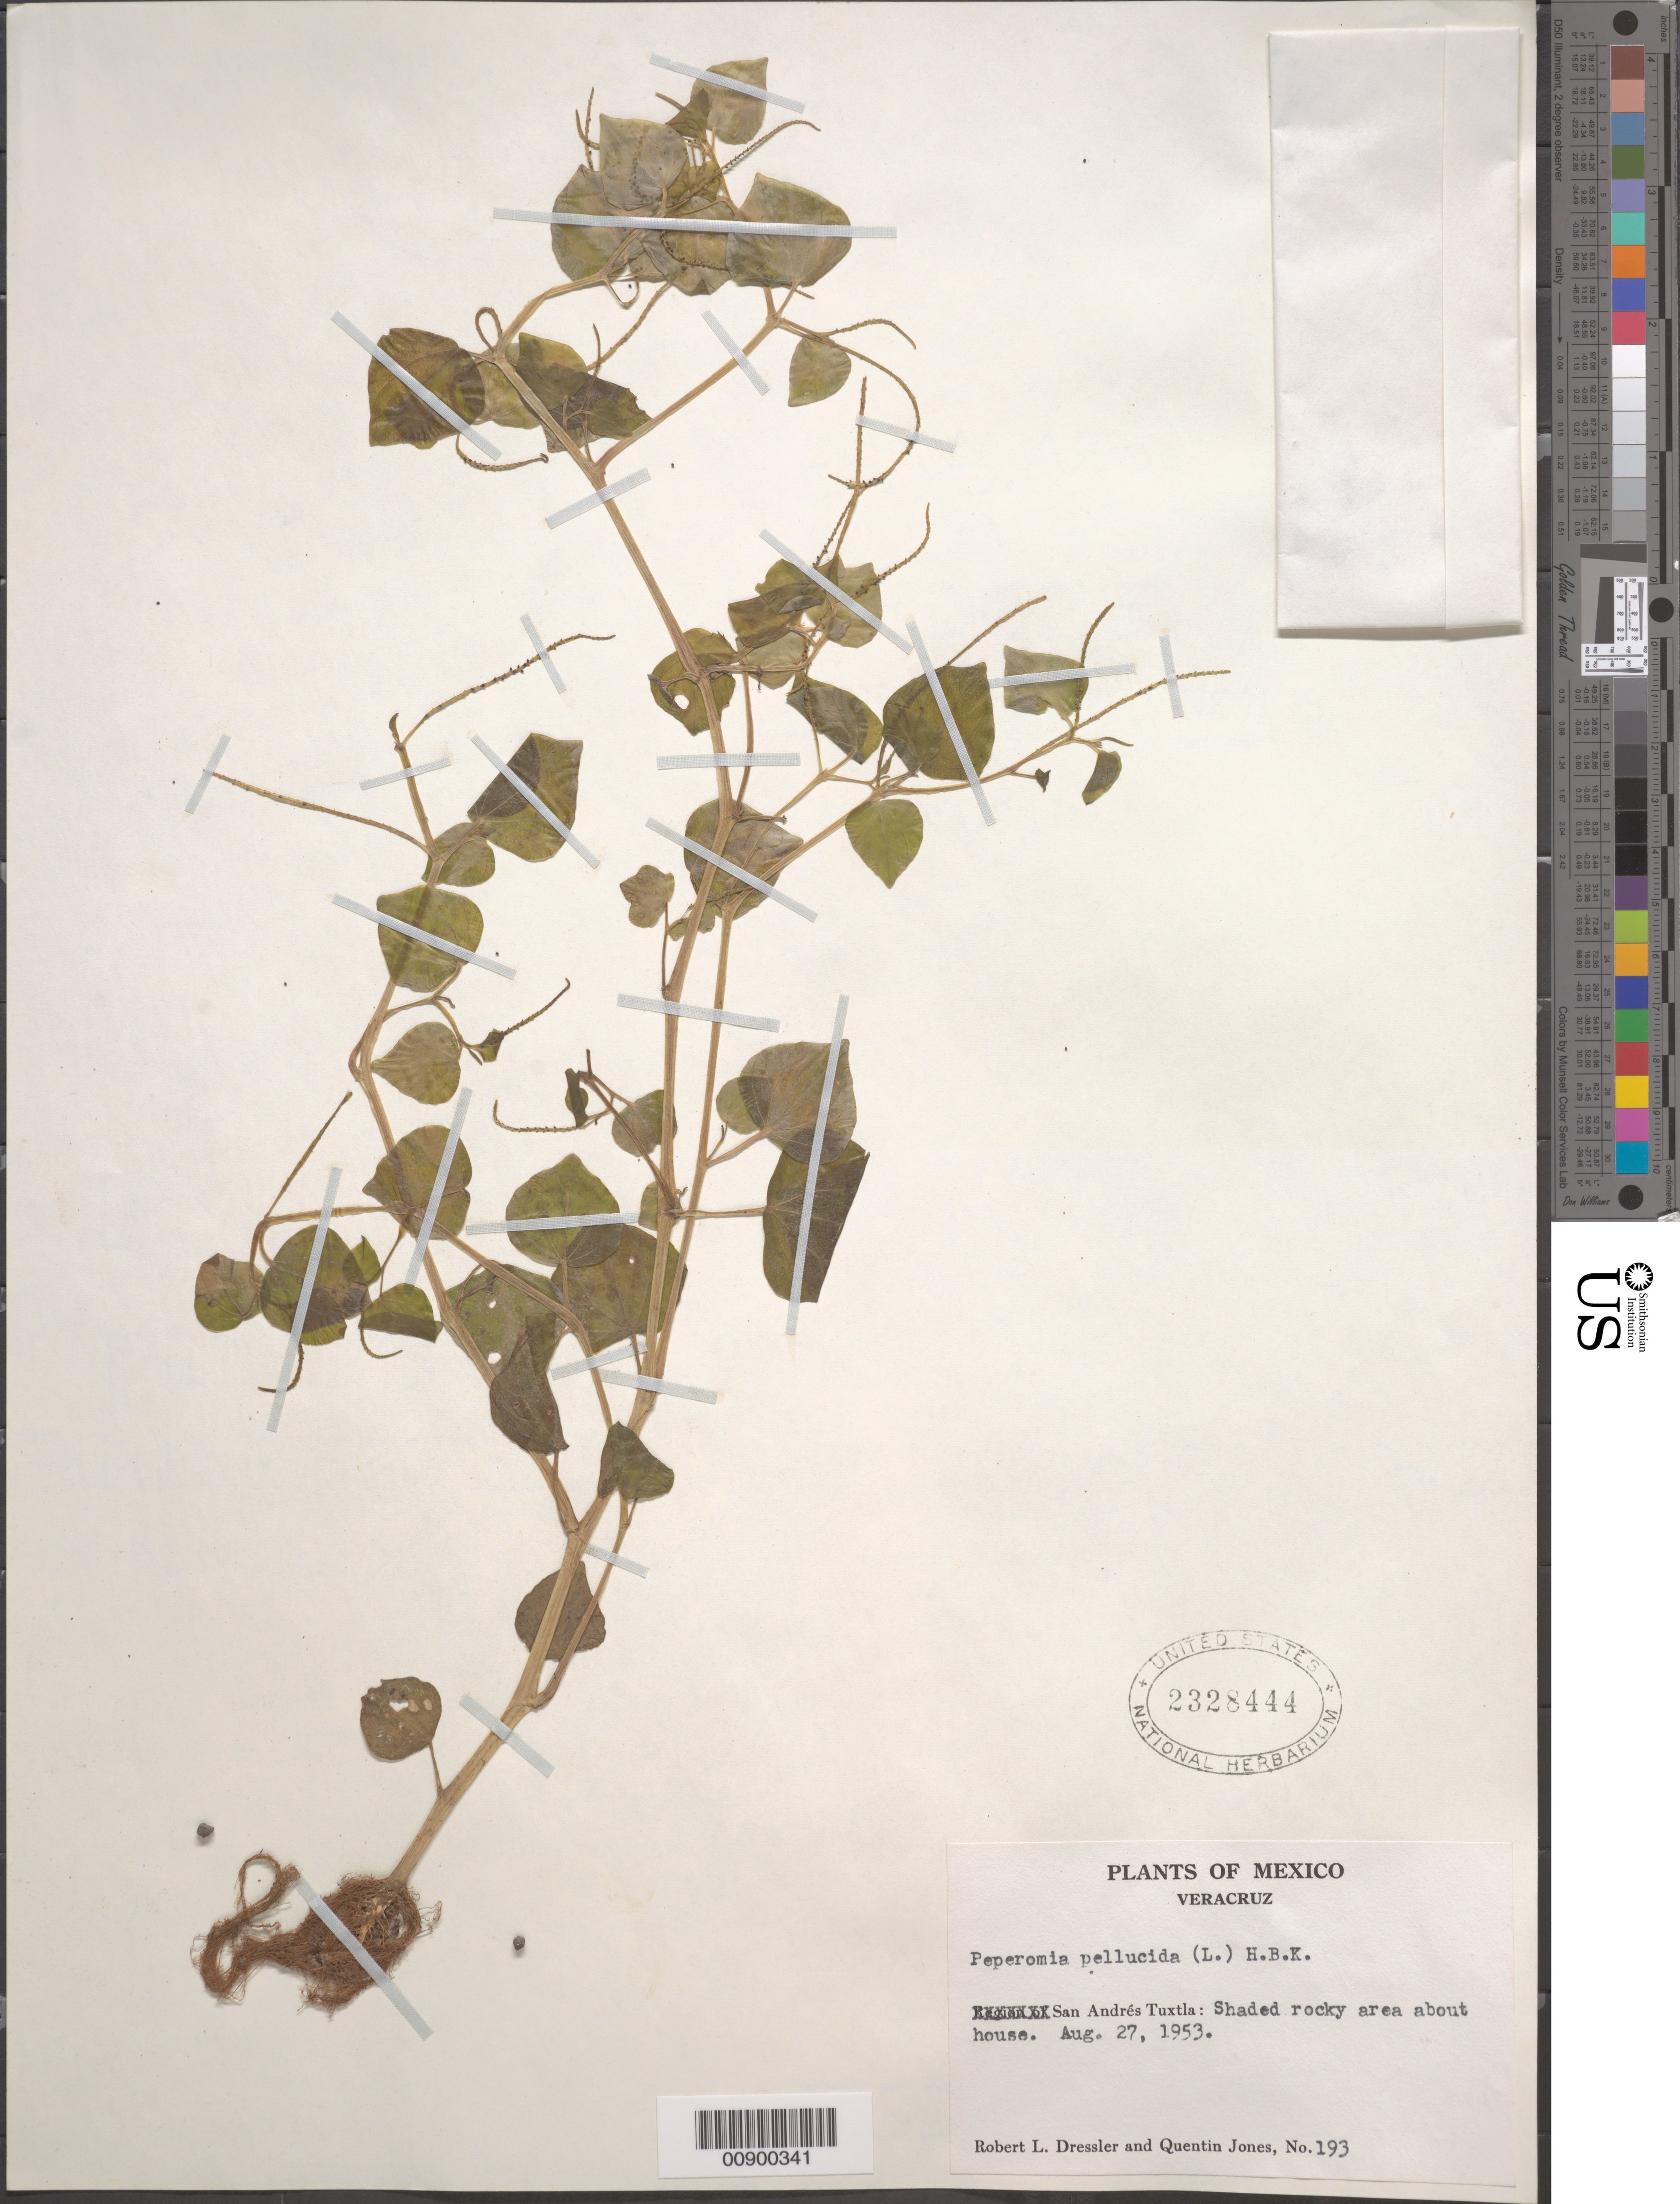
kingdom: Plantae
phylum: Tracheophyta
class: Magnoliopsida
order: Piperales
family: Piperaceae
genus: Peperomia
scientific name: Peperomia pellucida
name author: (L.) Kunth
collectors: R. Dressler & Q. Jones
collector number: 193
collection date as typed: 27 Aug 1953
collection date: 1953-08-27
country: Mexico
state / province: Veracruz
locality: Veracruz: San Andrés Tuxtla.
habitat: Shaded rocky area about house.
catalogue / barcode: US 2328444